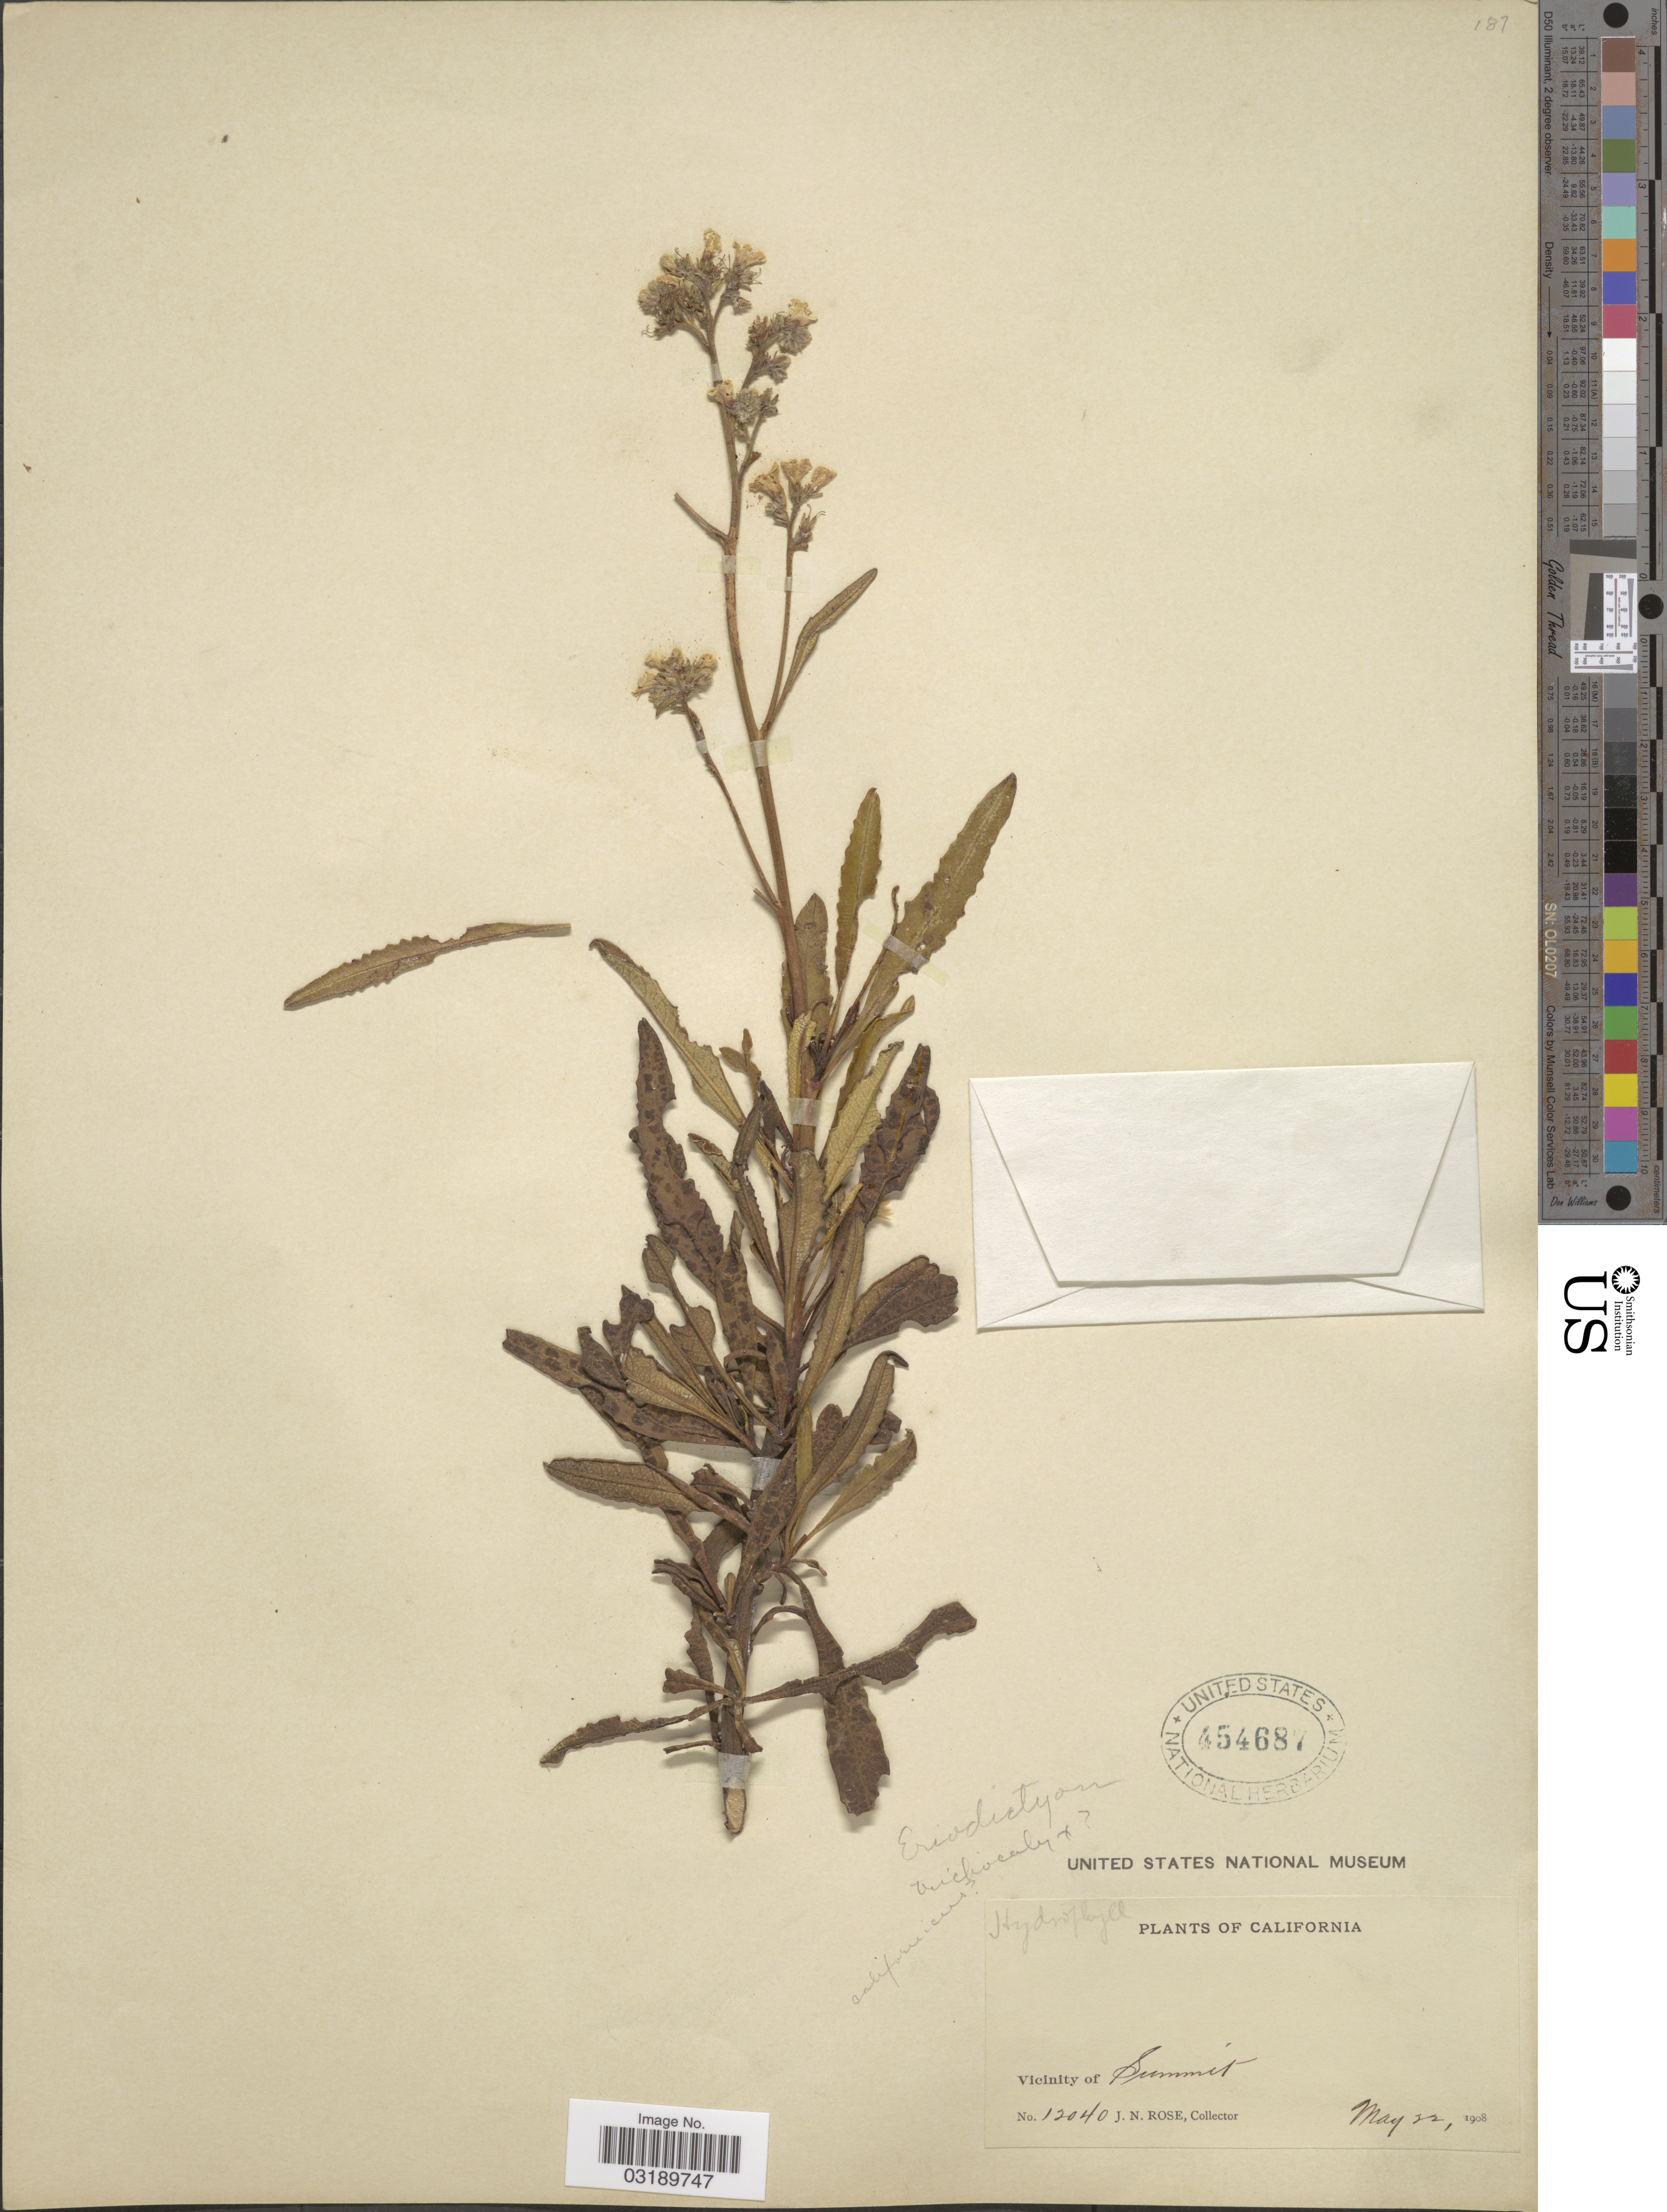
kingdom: Plantae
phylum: Tracheophyta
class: Magnoliopsida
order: Boraginales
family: Namaceae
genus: Eriodictyon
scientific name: Eriodictyon trichocalyx var. trichocalyx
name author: A. Heller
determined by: Rogers, Z. S.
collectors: J. N. Rose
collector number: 12040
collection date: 1908-05-22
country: United States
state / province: California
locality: Vicinity of Summit.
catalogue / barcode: US 454687